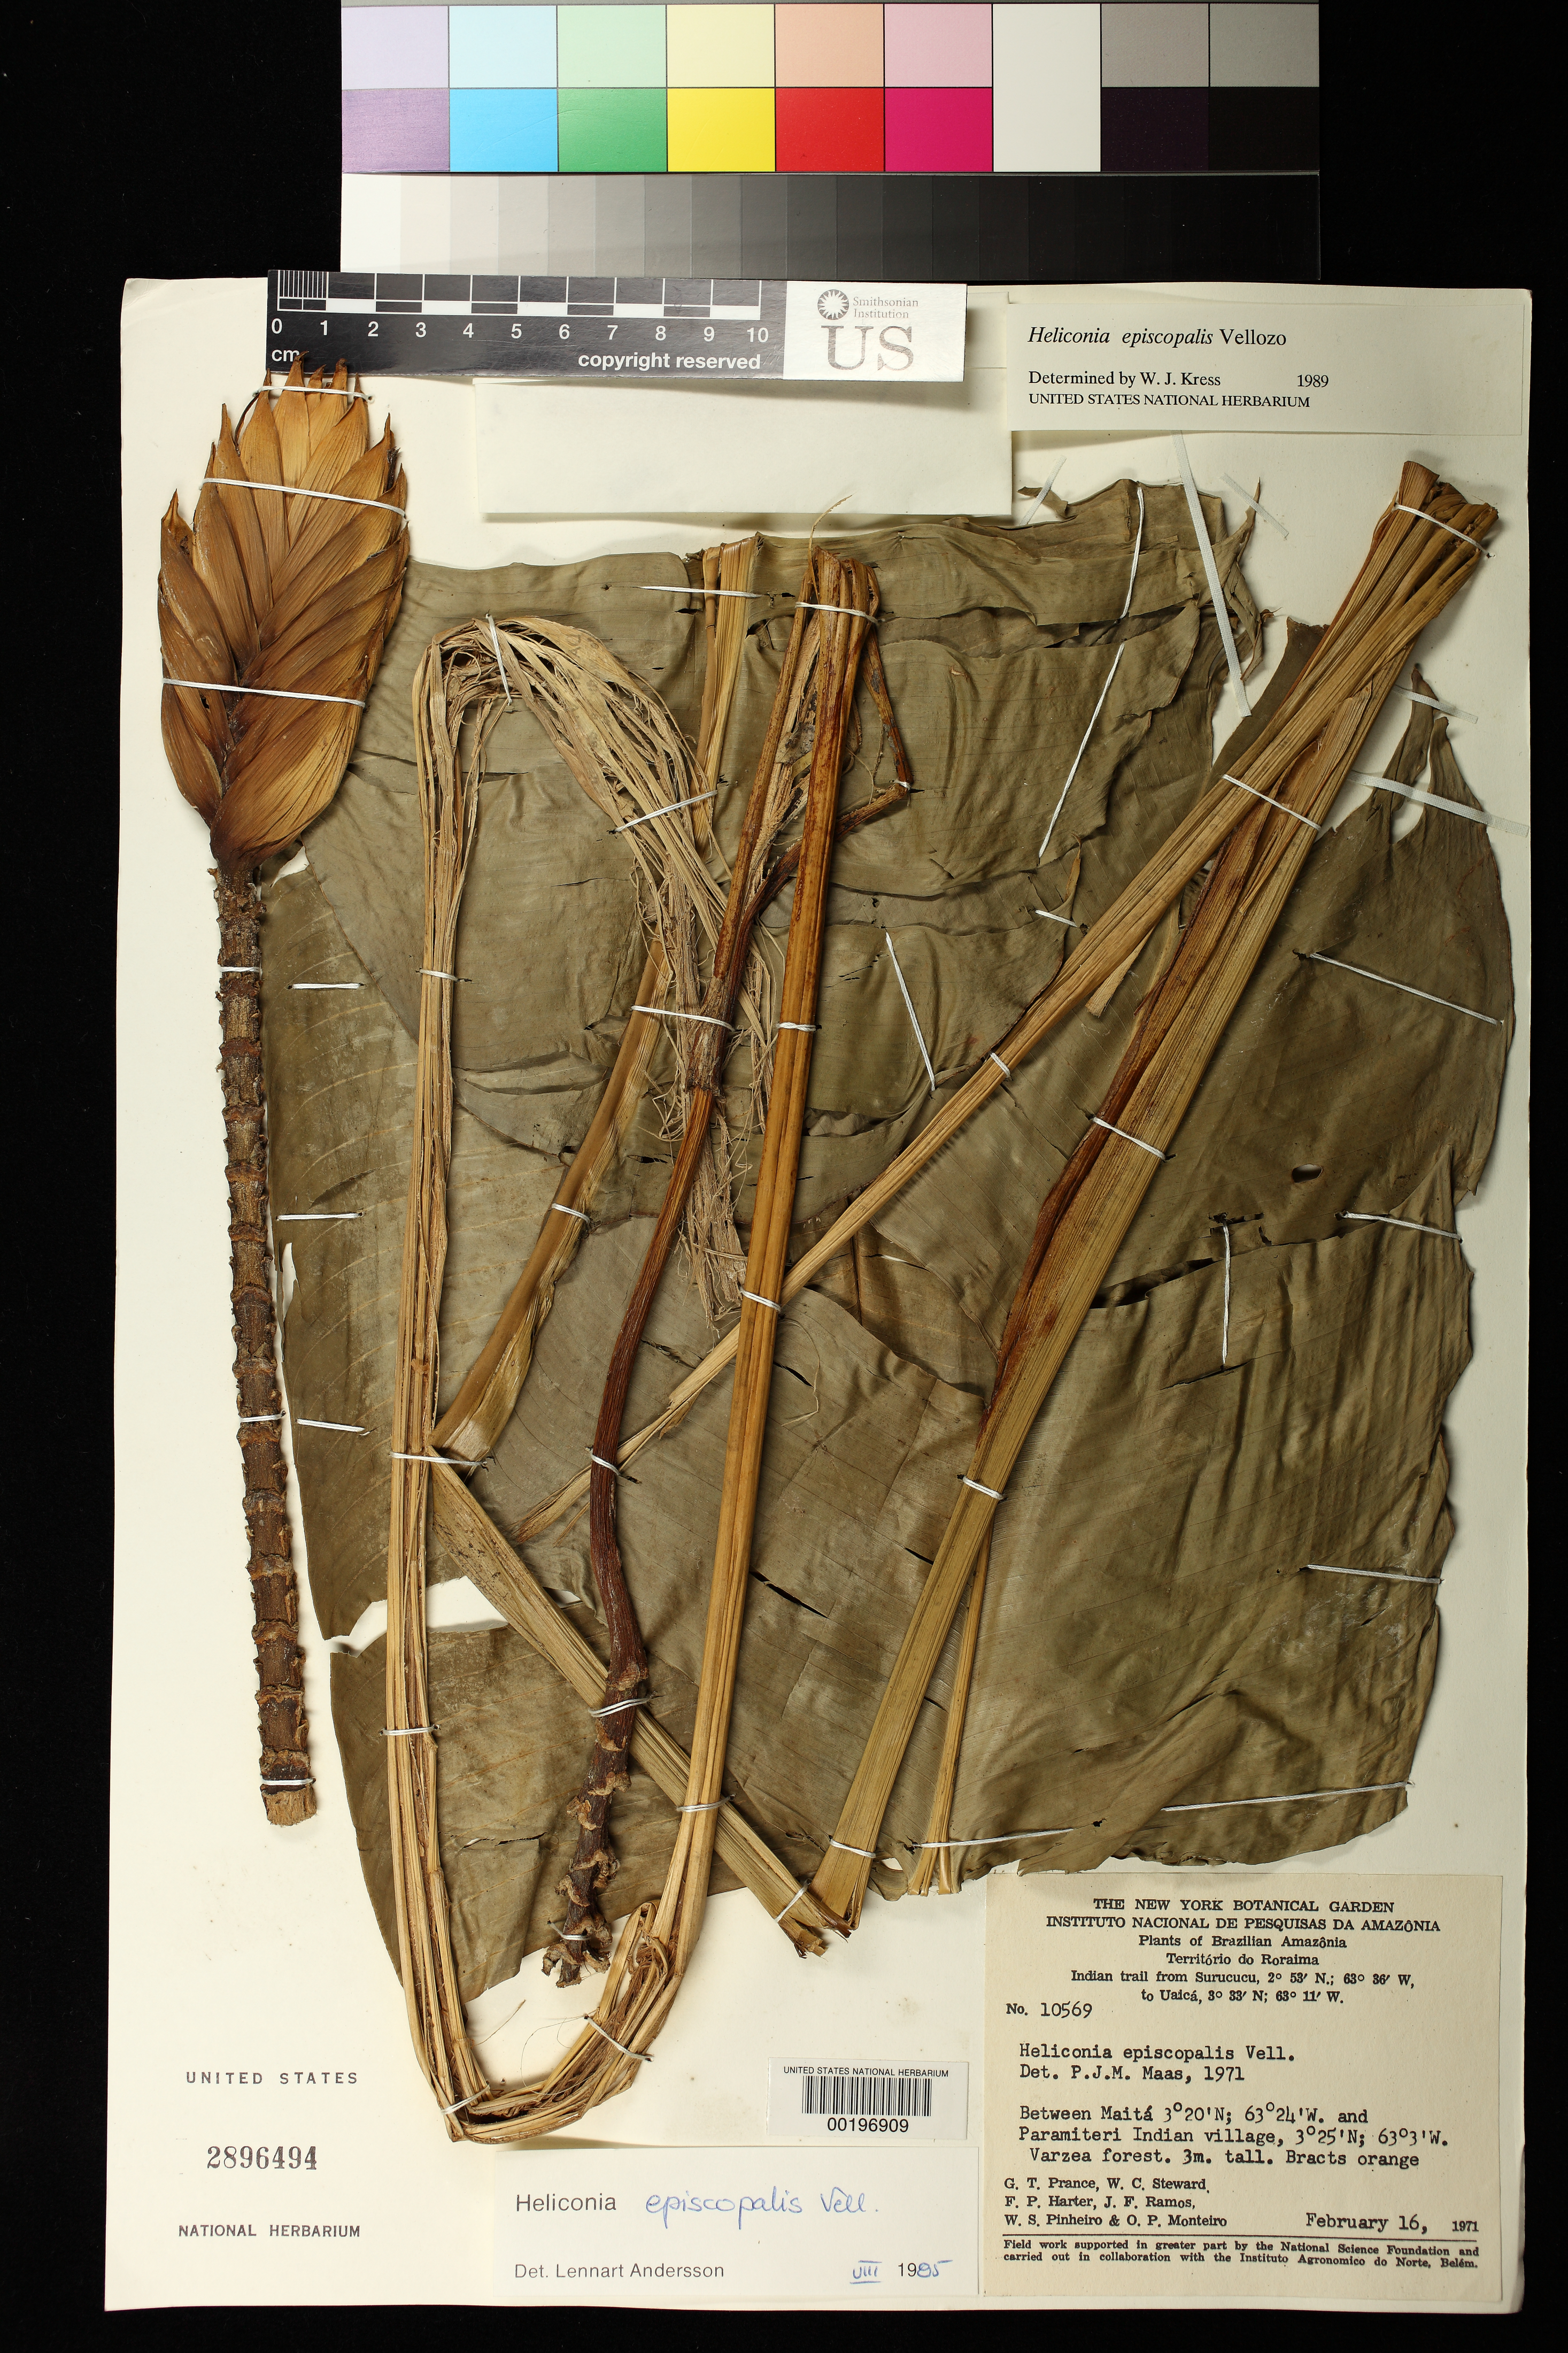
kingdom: Plantae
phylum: Tracheophyta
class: Liliopsida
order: Zingiberales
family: Heliconiaceae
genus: Heliconia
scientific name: Heliconia episcopalis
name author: Vell.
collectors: G. T. Prance, W. C. Steward, F. P. Harter, J. F. Ramos, W. S. Pinheiro & O. P. Monteiro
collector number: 10569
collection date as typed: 16 Feb 1971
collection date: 1971-02-16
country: Brazil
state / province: Roraima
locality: Indian trail from surucucu, between maita and paramiteri indian village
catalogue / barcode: US 2896494